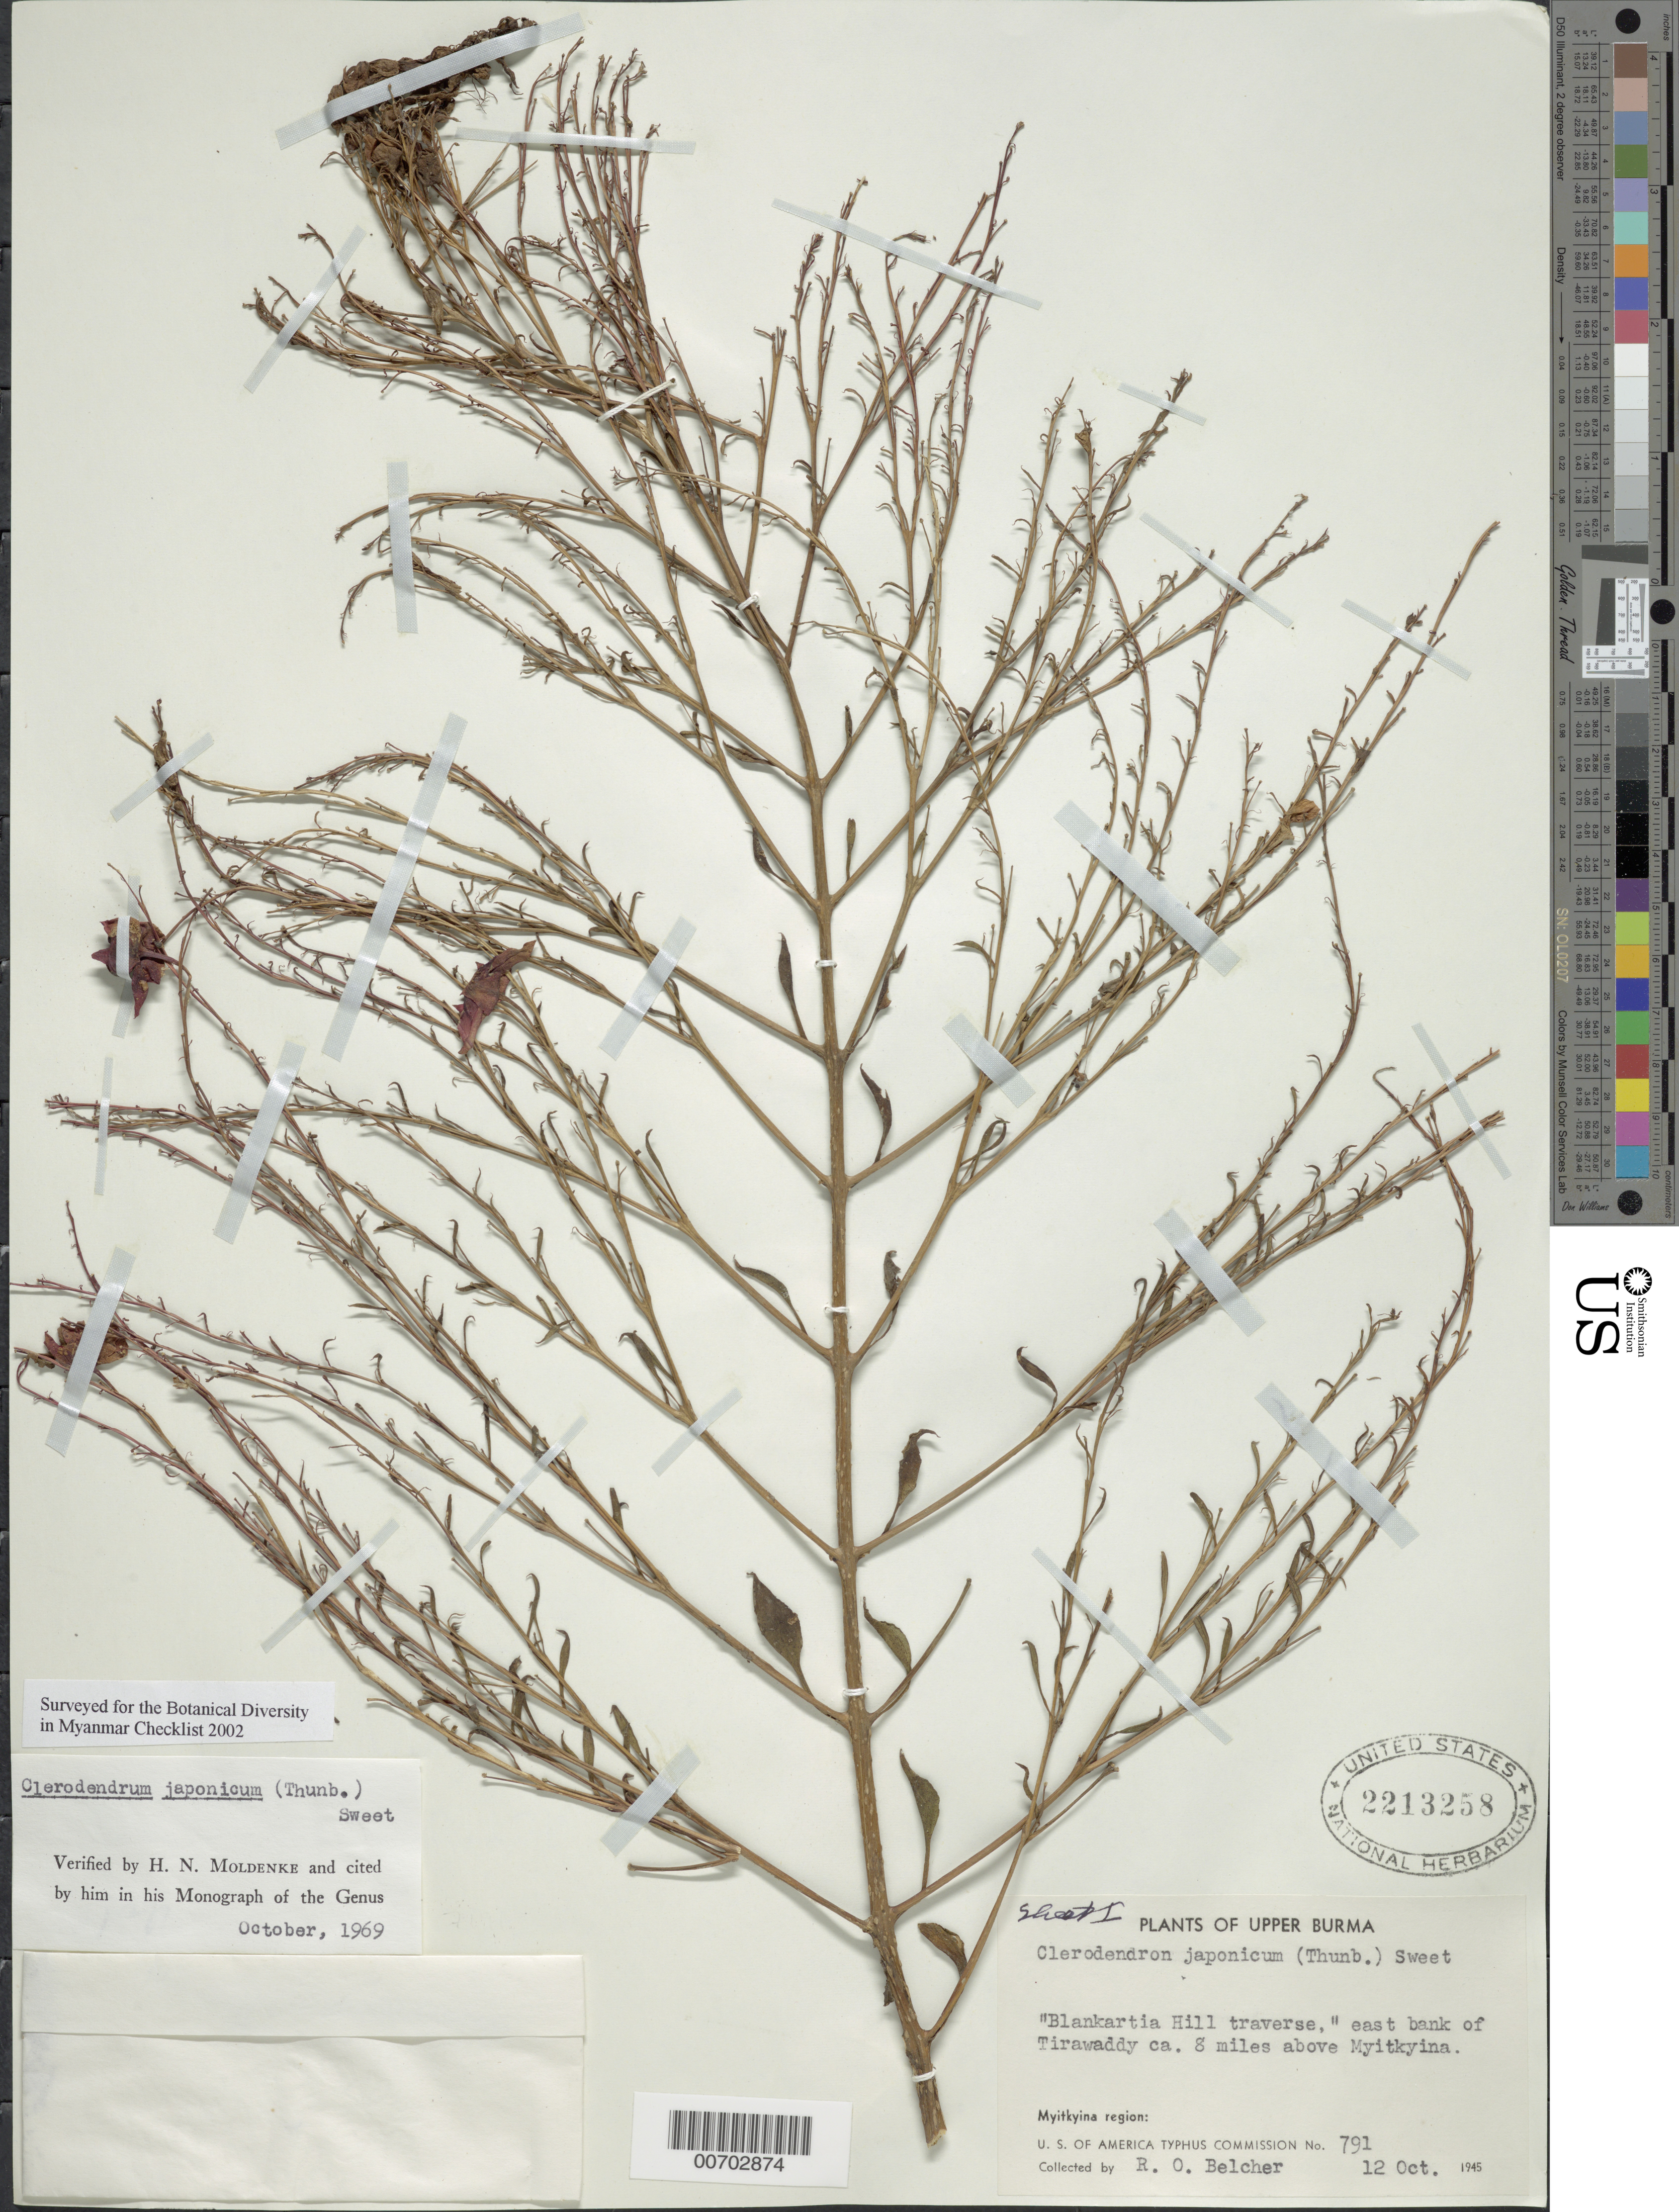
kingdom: Plantae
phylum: Tracheophyta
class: Magnoliopsida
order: Lamiales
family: Lamiaceae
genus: Clerodendrum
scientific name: Clerodendrum japonicum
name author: (Thunb.) Sweet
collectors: R. Belcher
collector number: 791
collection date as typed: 12 Oct 1945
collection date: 1945-10-12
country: Myanmar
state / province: Kachin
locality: Myitkyina, 8 mi. above, Irrawaddy R.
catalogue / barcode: US 2213258